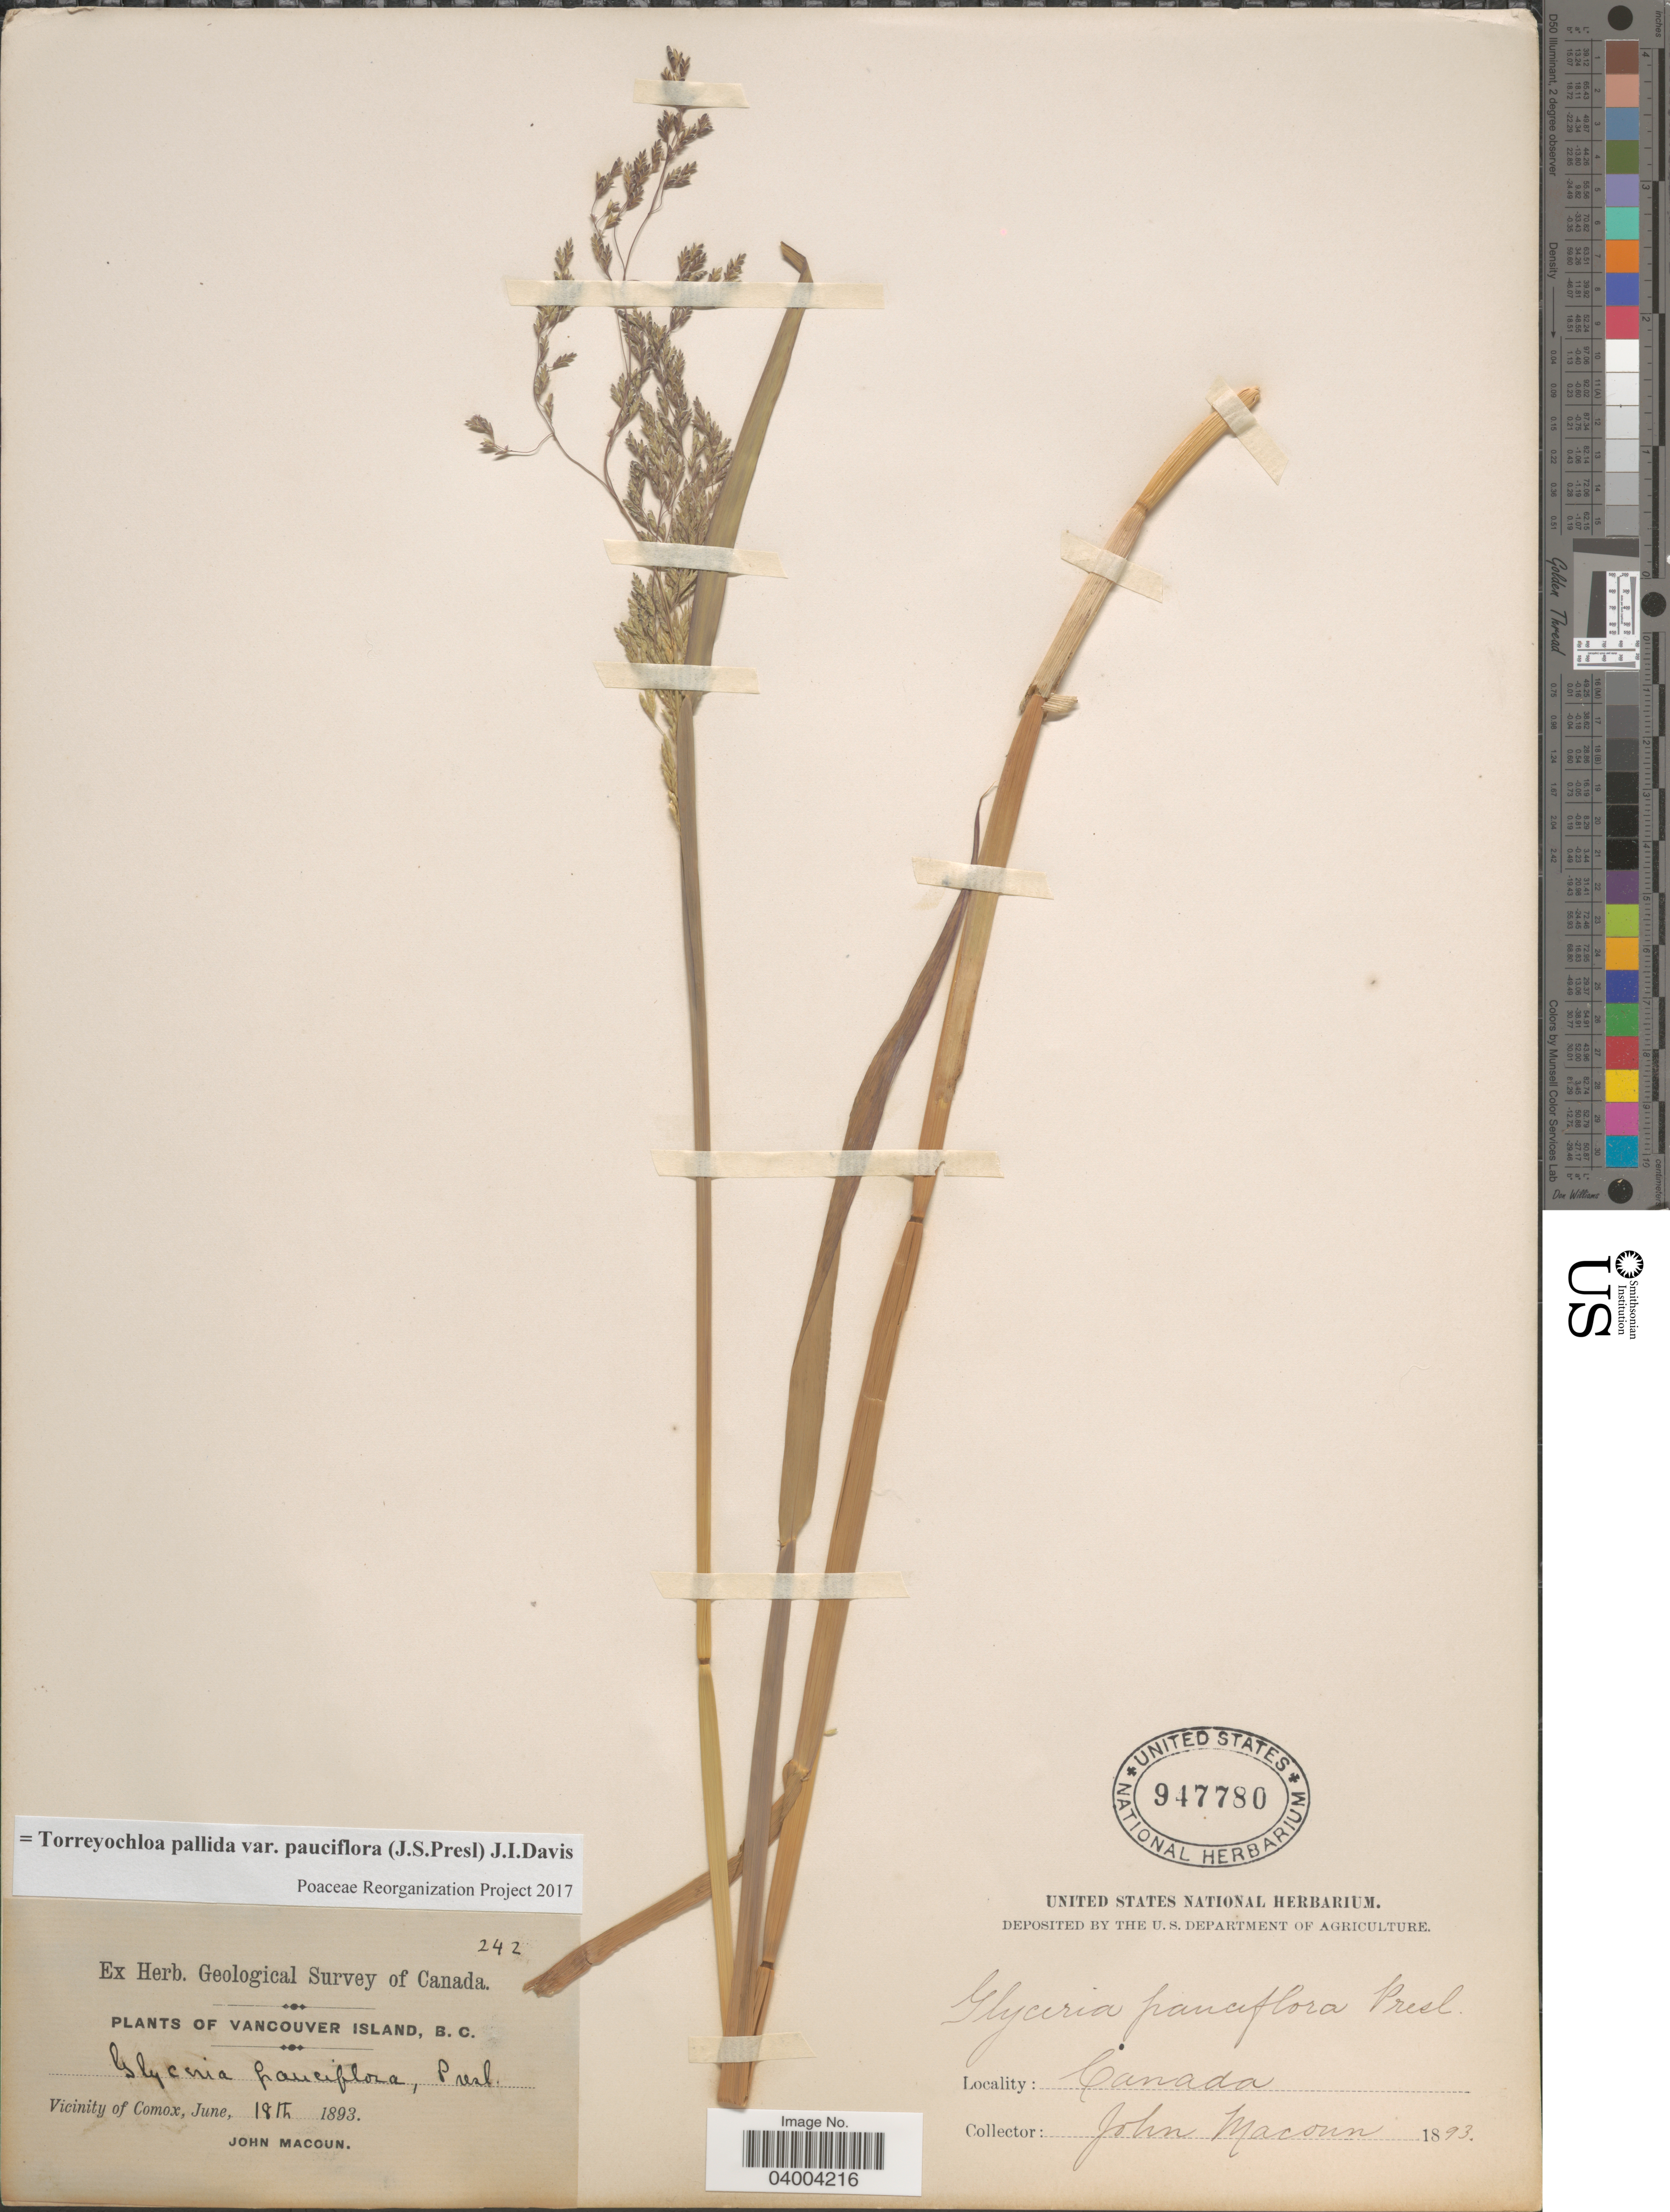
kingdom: Plantae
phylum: Tracheophyta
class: Liliopsida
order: Poales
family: Poaceae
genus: Torreyochloa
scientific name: Torreyochloa pallida var. pauciflora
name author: (J. Presl) J.I. Davis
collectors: J. Macoun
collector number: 242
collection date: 1893-06-18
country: Canada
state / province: British Columbia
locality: Vancouver Island. Vicinity of Comox.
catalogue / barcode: US 947780